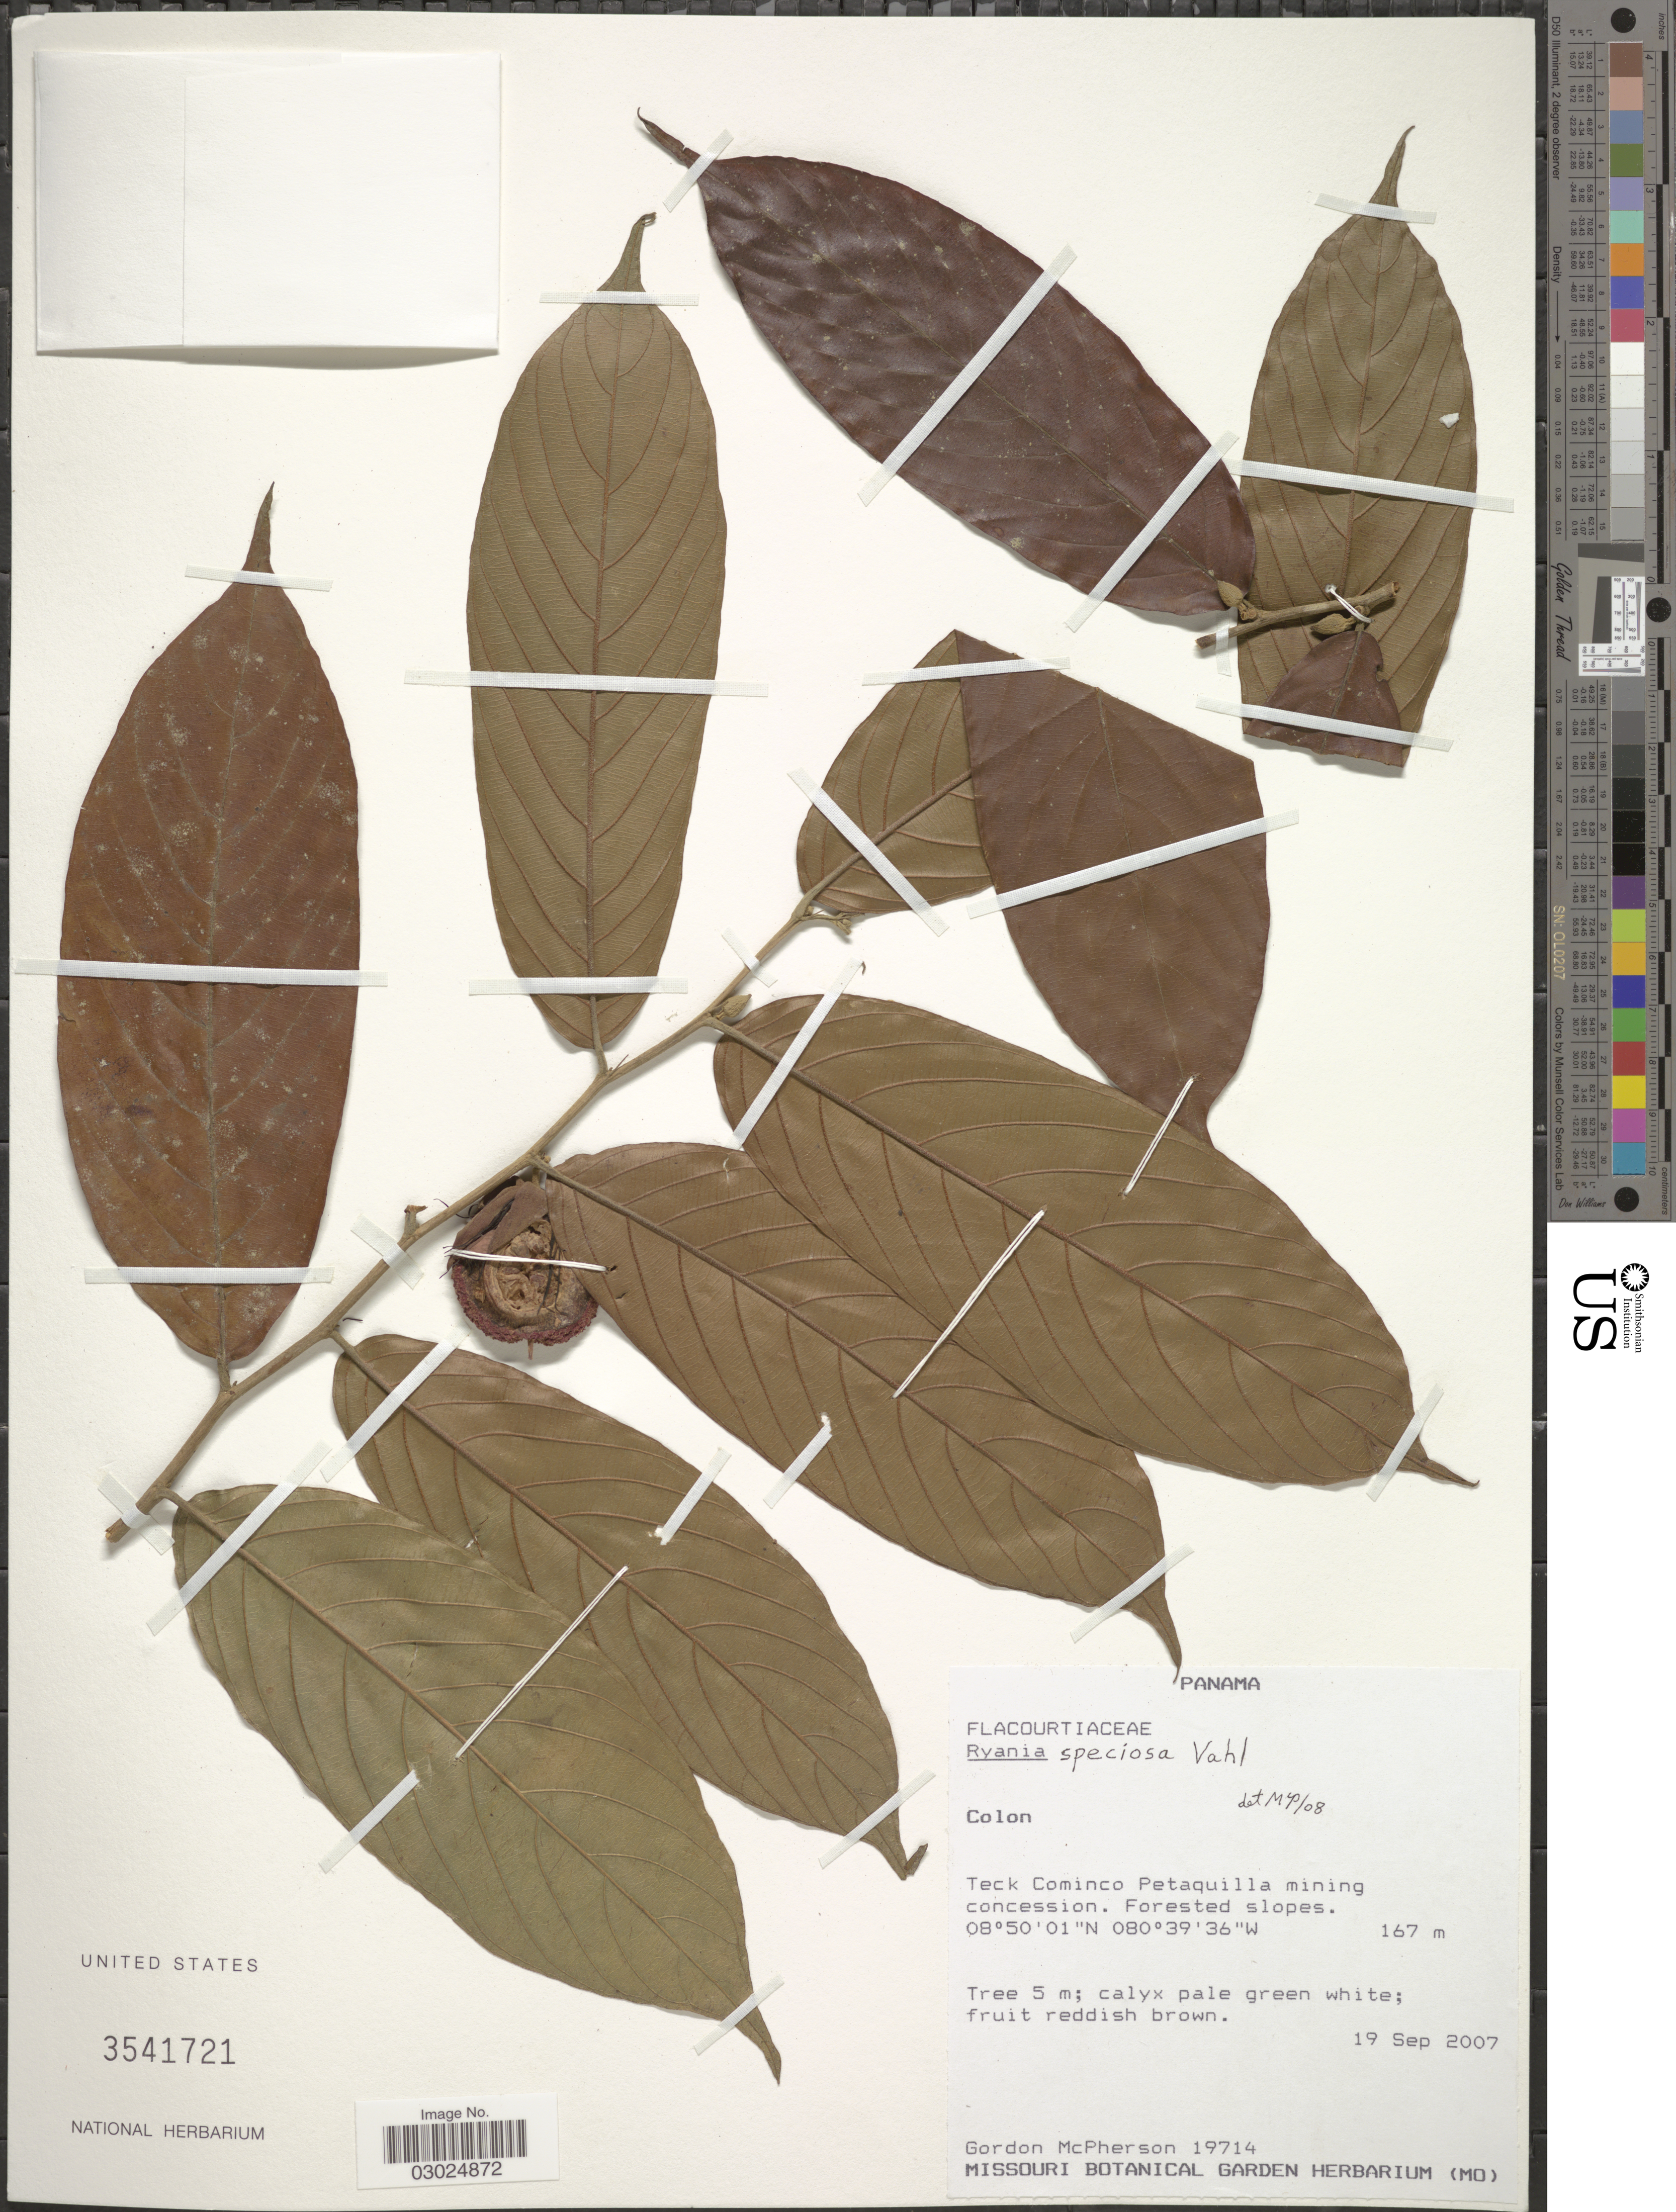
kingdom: Plantae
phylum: Tracheophyta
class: Magnoliopsida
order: Malpighiales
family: Salicaceae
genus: Ryania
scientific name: Ryania speciosa var. panamensis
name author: Monach.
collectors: G. McPherson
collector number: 19714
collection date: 2007-09-19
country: Panama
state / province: Colón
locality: Teck Cominco Petaquilla mining concession.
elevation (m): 167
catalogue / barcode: US 3541721